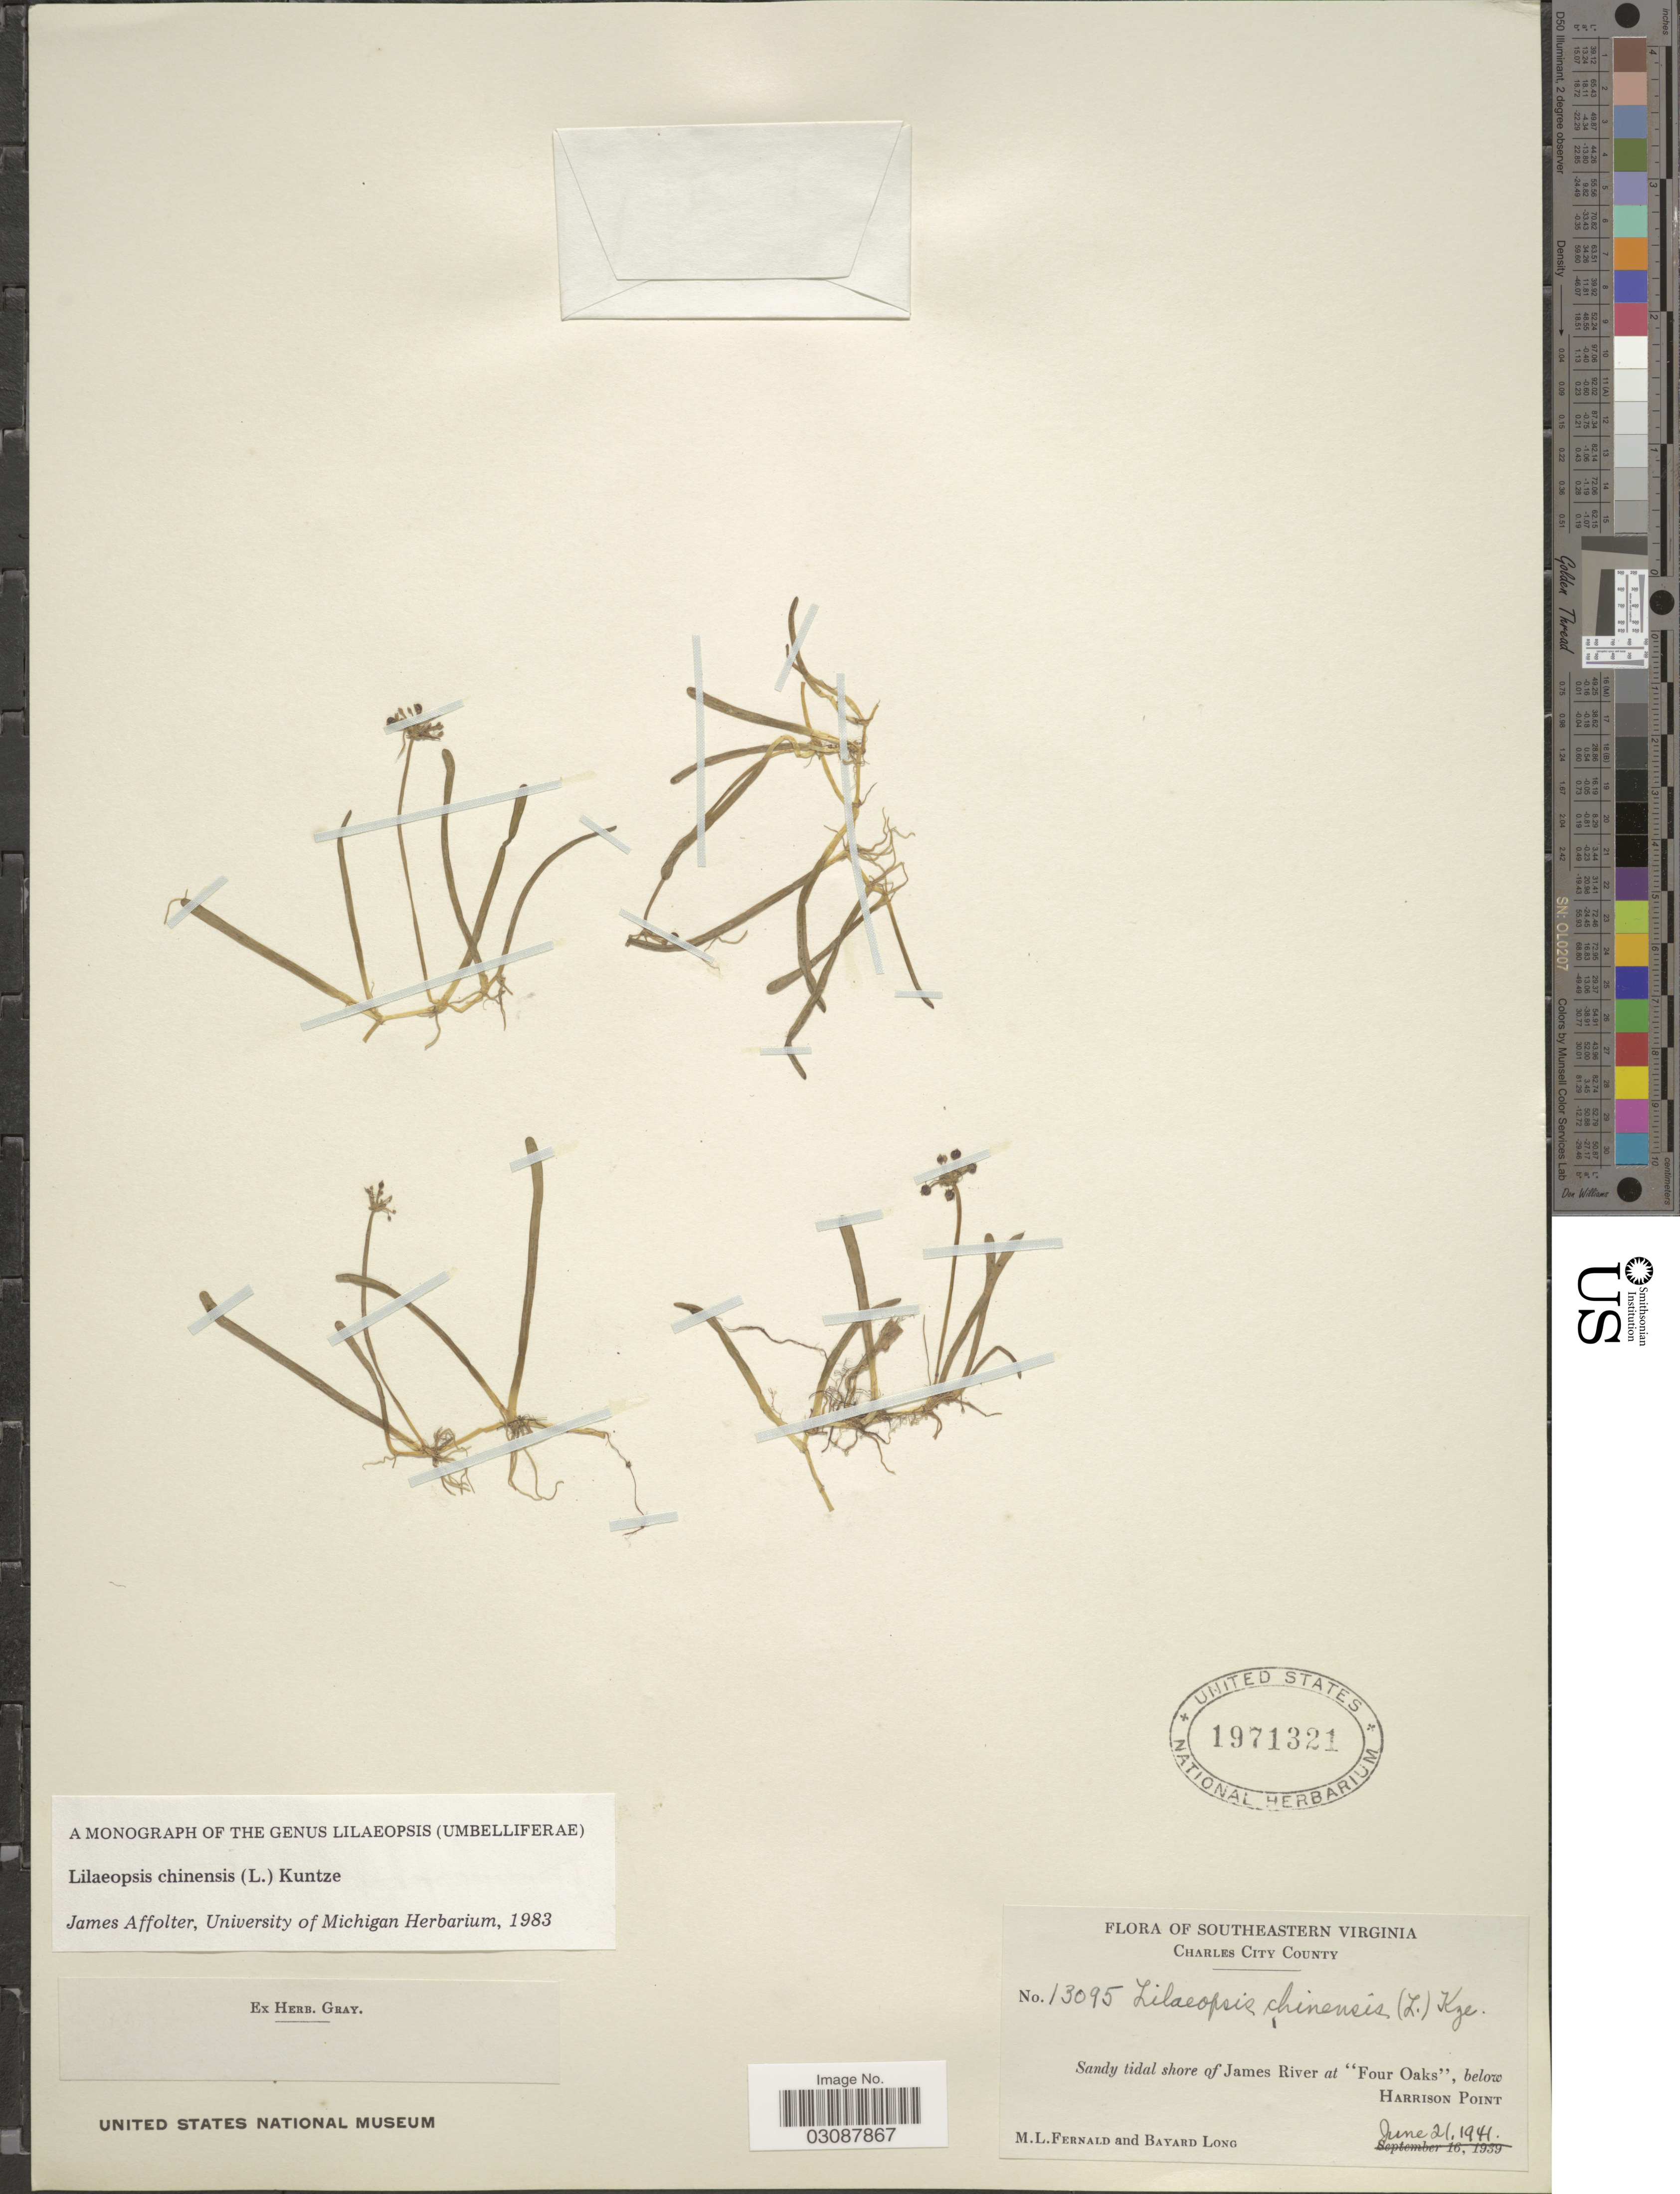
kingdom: Plantae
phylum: Tracheophyta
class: Magnoliopsida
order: Apiales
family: Apiaceae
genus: Lilaeopsis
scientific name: Lilaeopsis chinensis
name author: (L.) Kuntze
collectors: M. L. Fernald & B. Long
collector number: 13095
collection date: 1941-06-21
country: United States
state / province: Virginia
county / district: Charles City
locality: Southeastern Virginia. Charles City County. Sandy tidal shore of James River at "Four Oaks", below Harrison Point.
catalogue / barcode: US 1971321